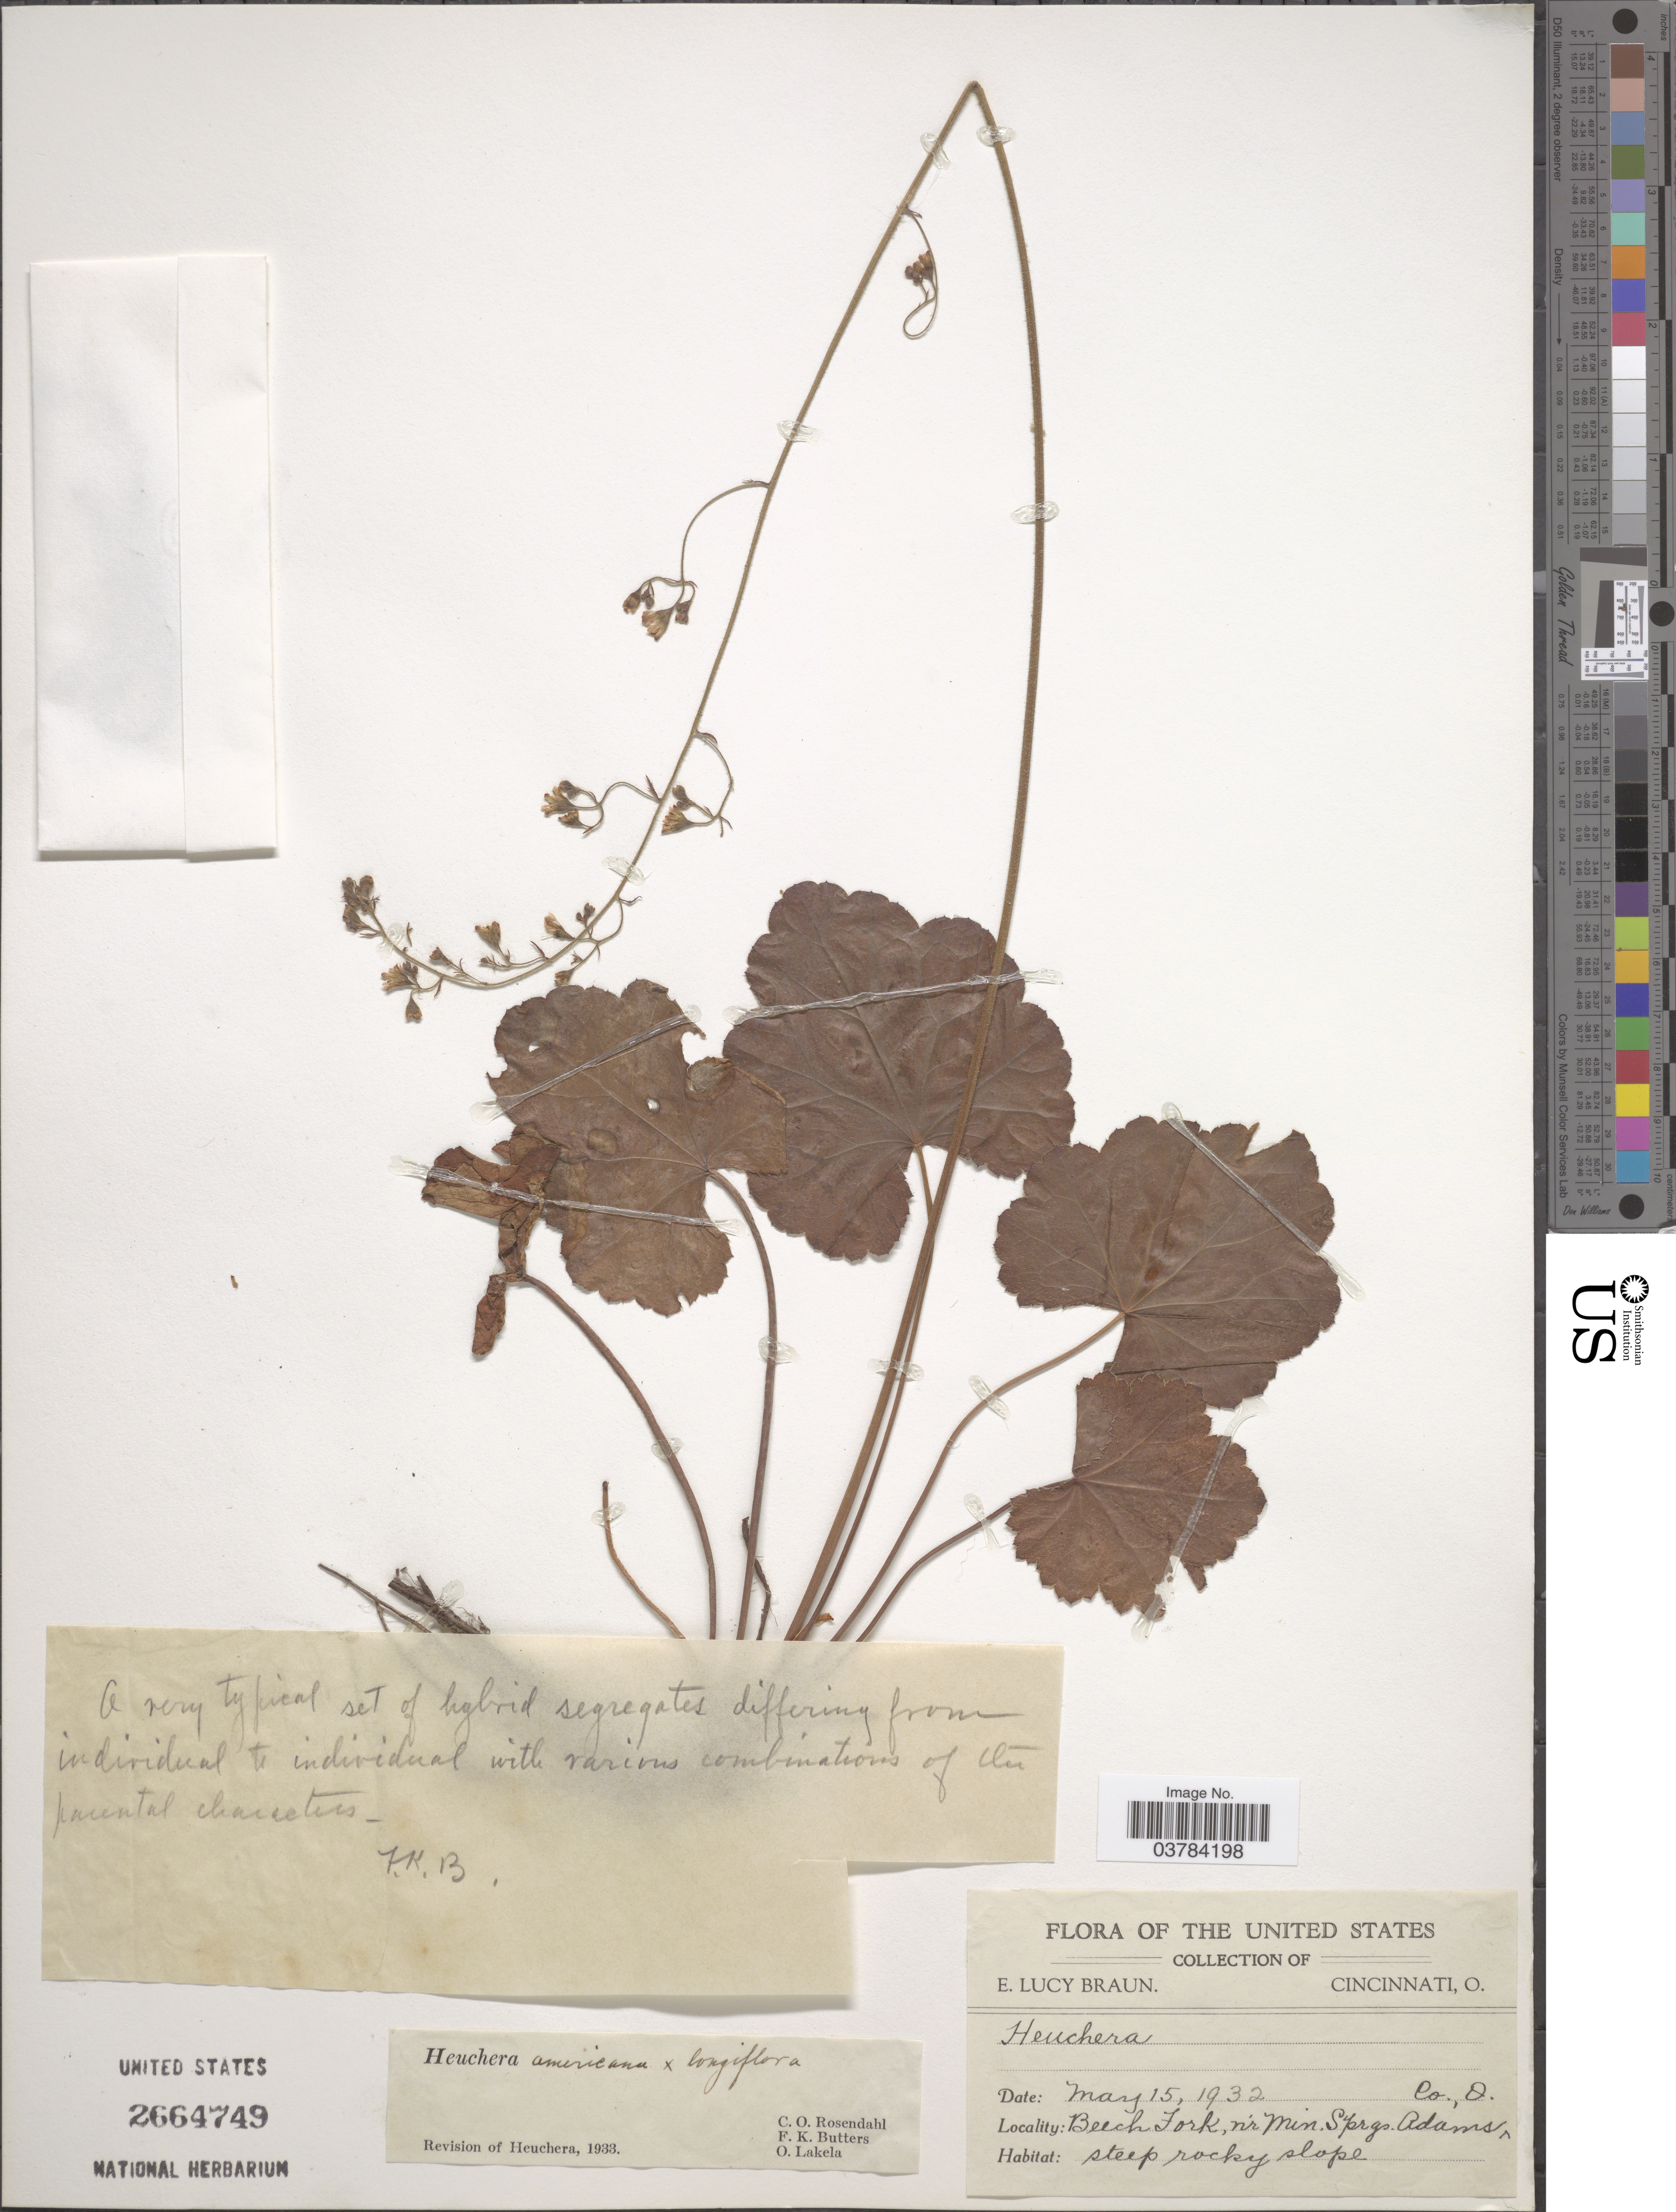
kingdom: Plantae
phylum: Tracheophyta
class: Magnoliopsida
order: Saxifragales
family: Saxifragaceae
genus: Heuchera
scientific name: Heuchera americana x H. longiflora Rydb.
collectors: E. L. Braun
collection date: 1932-05-15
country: United States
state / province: Ohio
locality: Beech Fork, n'r Min. Sprgs. Adams Co.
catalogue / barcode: US 2664749